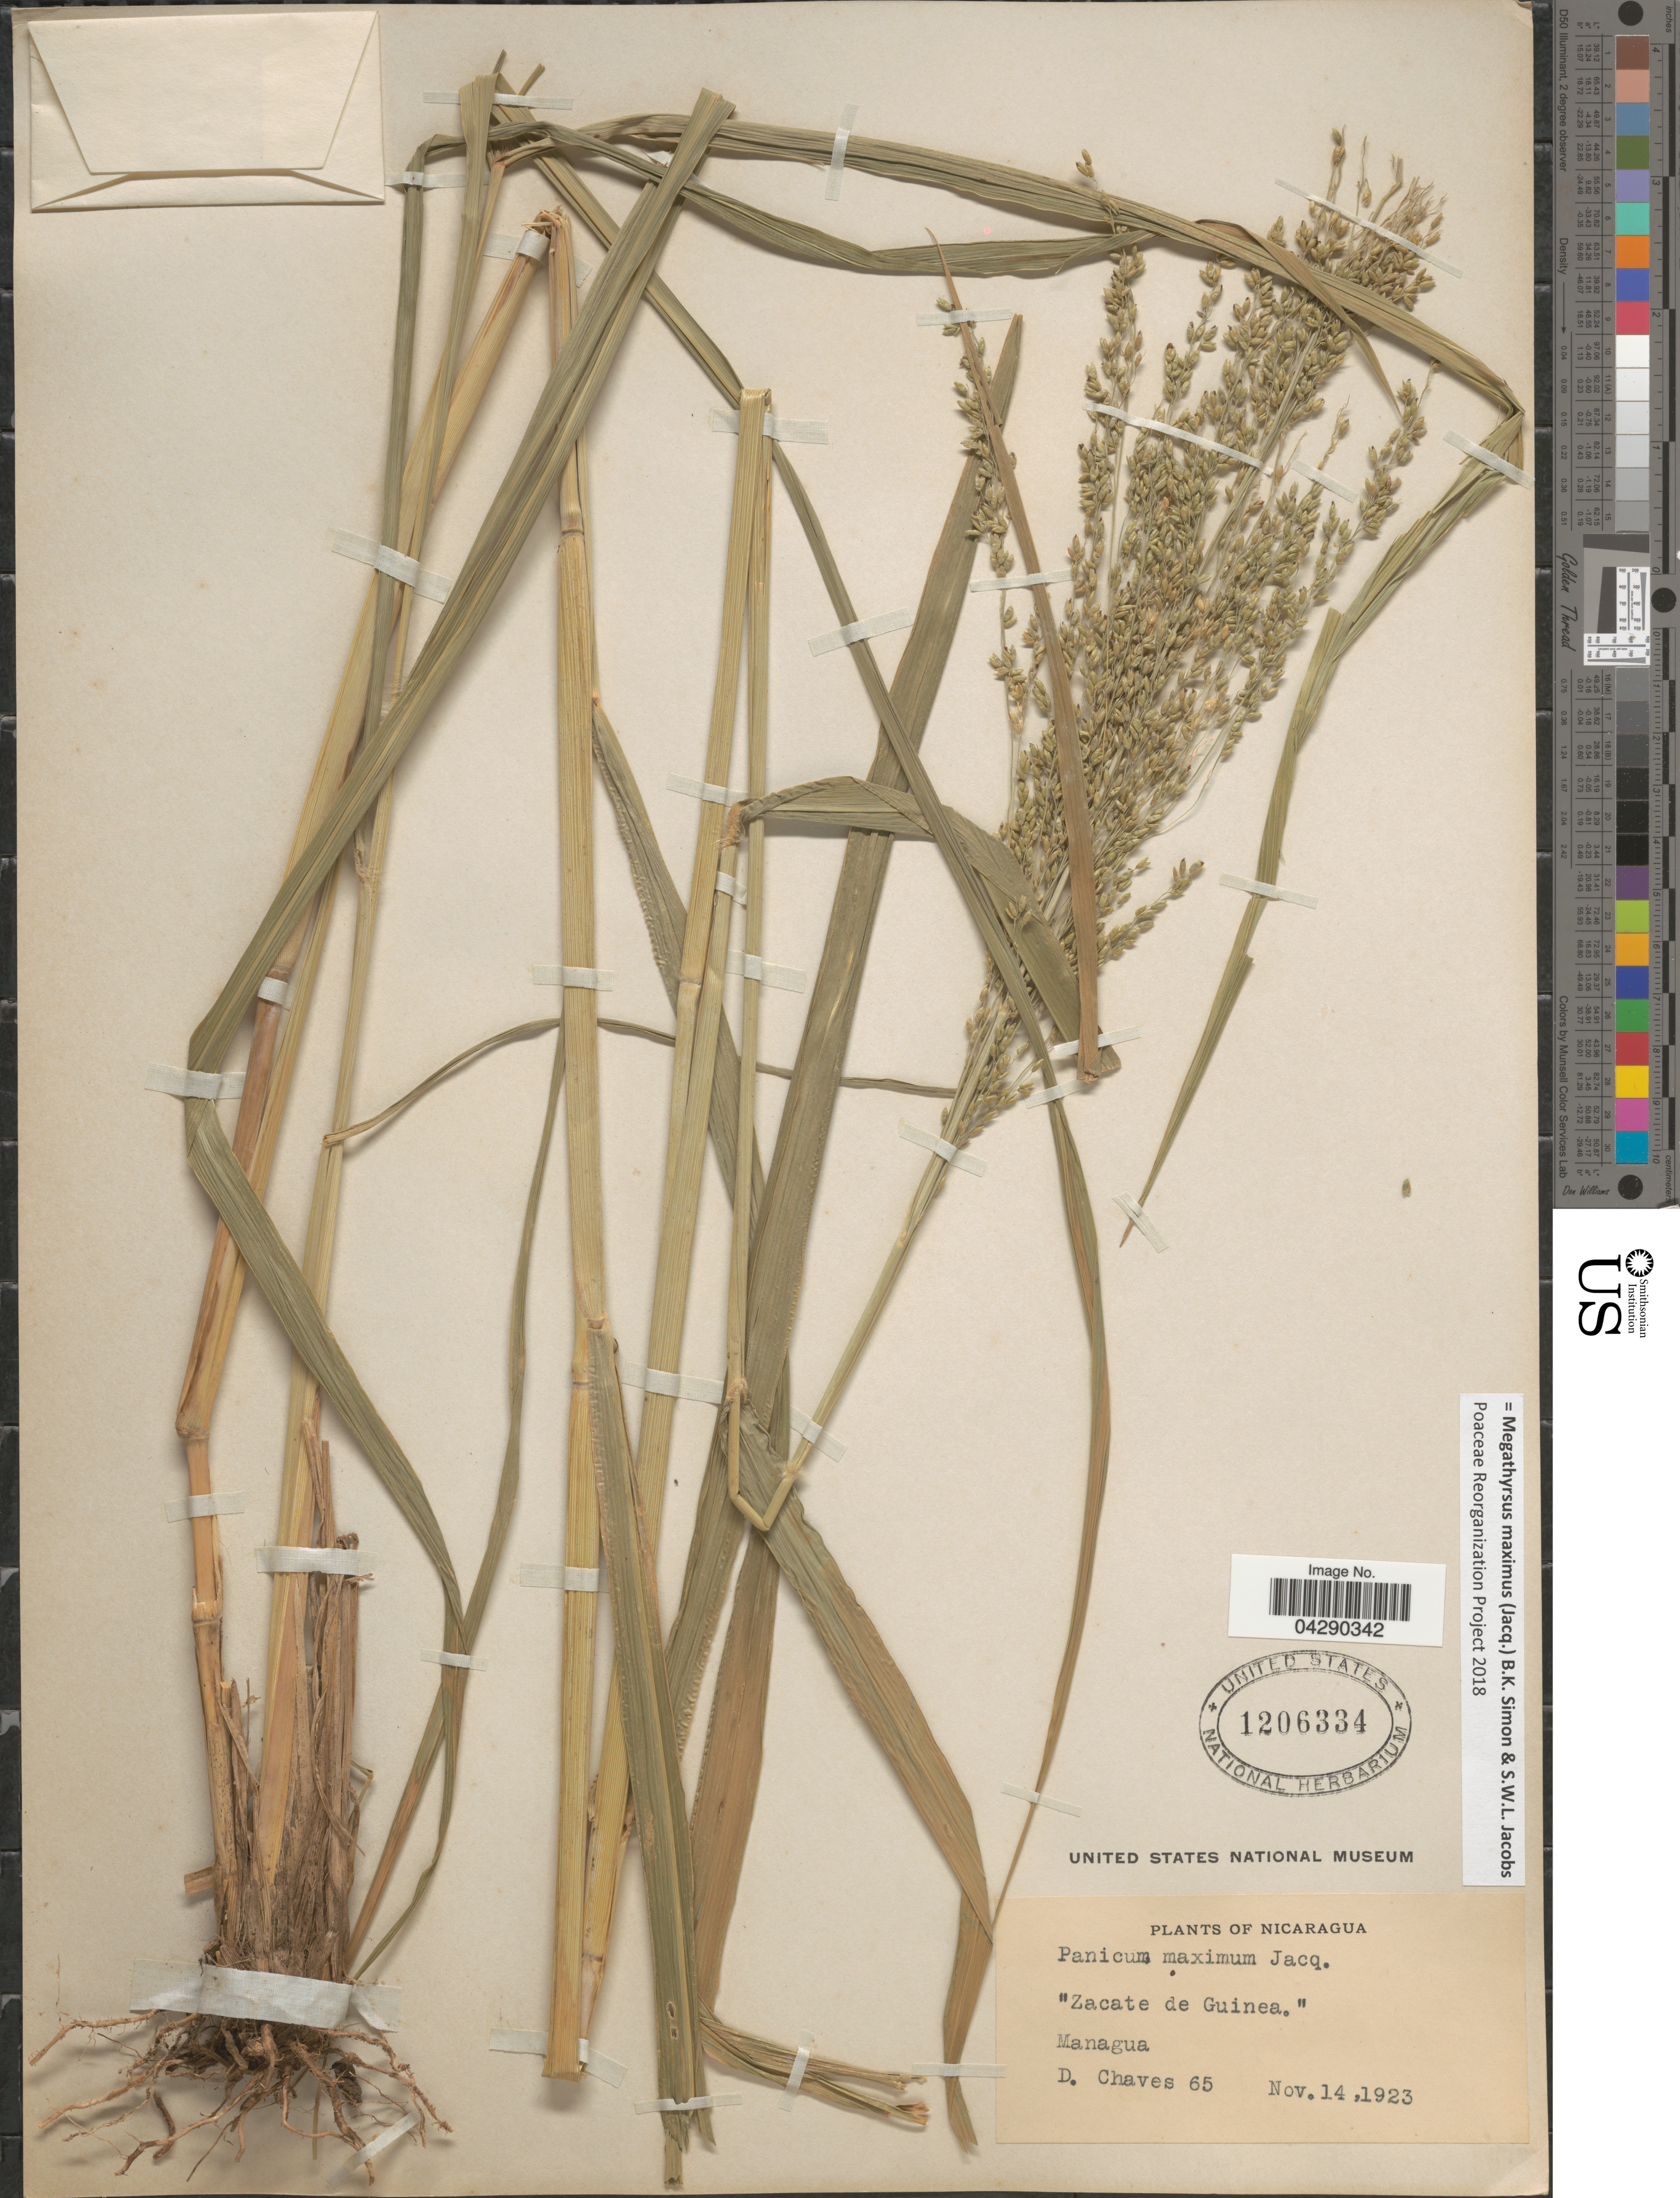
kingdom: Plantae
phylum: Tracheophyta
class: Liliopsida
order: Poales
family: Poaceae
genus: Megathyrsus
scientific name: Megathyrsus maximus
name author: (Jacq.) B.K. Simon & S.W.L. Jacobs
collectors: D. Chaves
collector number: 65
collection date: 1923-11-14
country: Nicaragua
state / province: Managua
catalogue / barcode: US 1206334